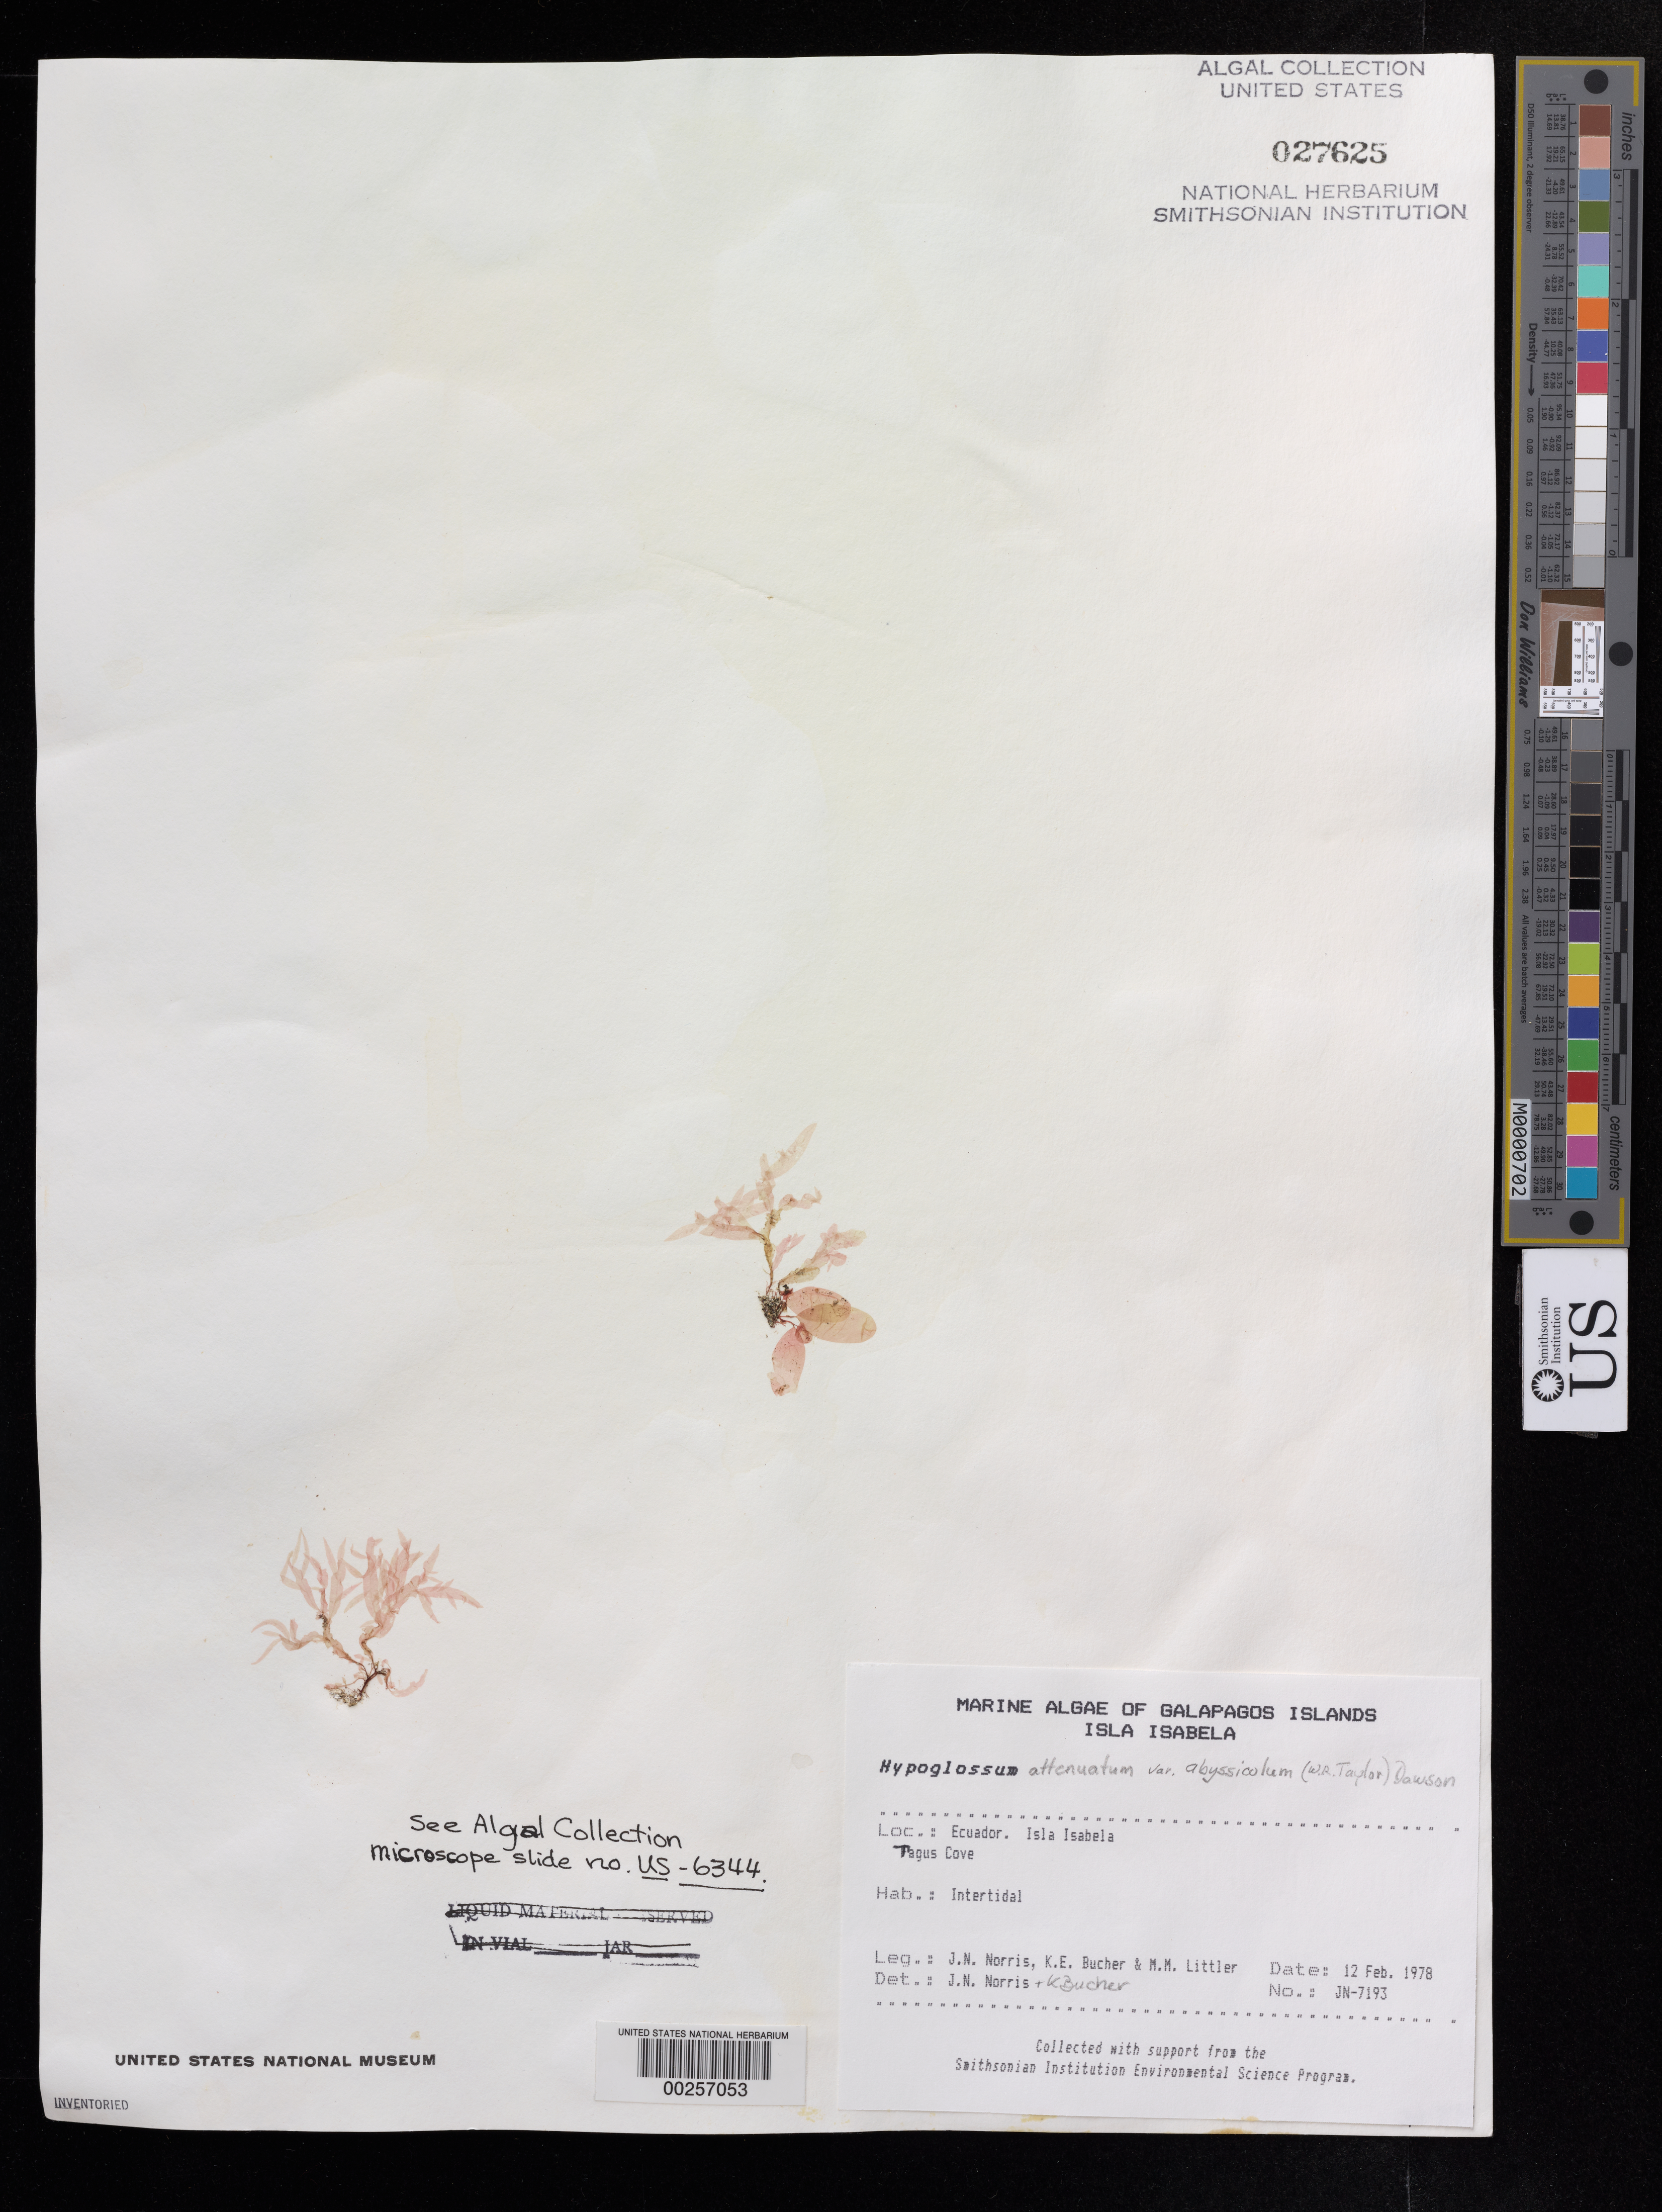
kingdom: Plantae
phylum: Rhodophyta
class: Florideophyceae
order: Ceramiales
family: Delesseriaceae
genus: Hypoglossum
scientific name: Hypoglossum attenuatum var. abyssicolum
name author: (W.R. Taylor) E.Y. Dawson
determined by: Norris, J. N.; Bucher, K. E.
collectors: J. N. Norris, K. E. Bucher & M. M. Littler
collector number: JN-7193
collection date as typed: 12 Feb 1978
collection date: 1978-02-12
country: Ecuador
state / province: Colón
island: Isabela [Albemarle]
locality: Tagus Cove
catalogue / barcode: US 27625